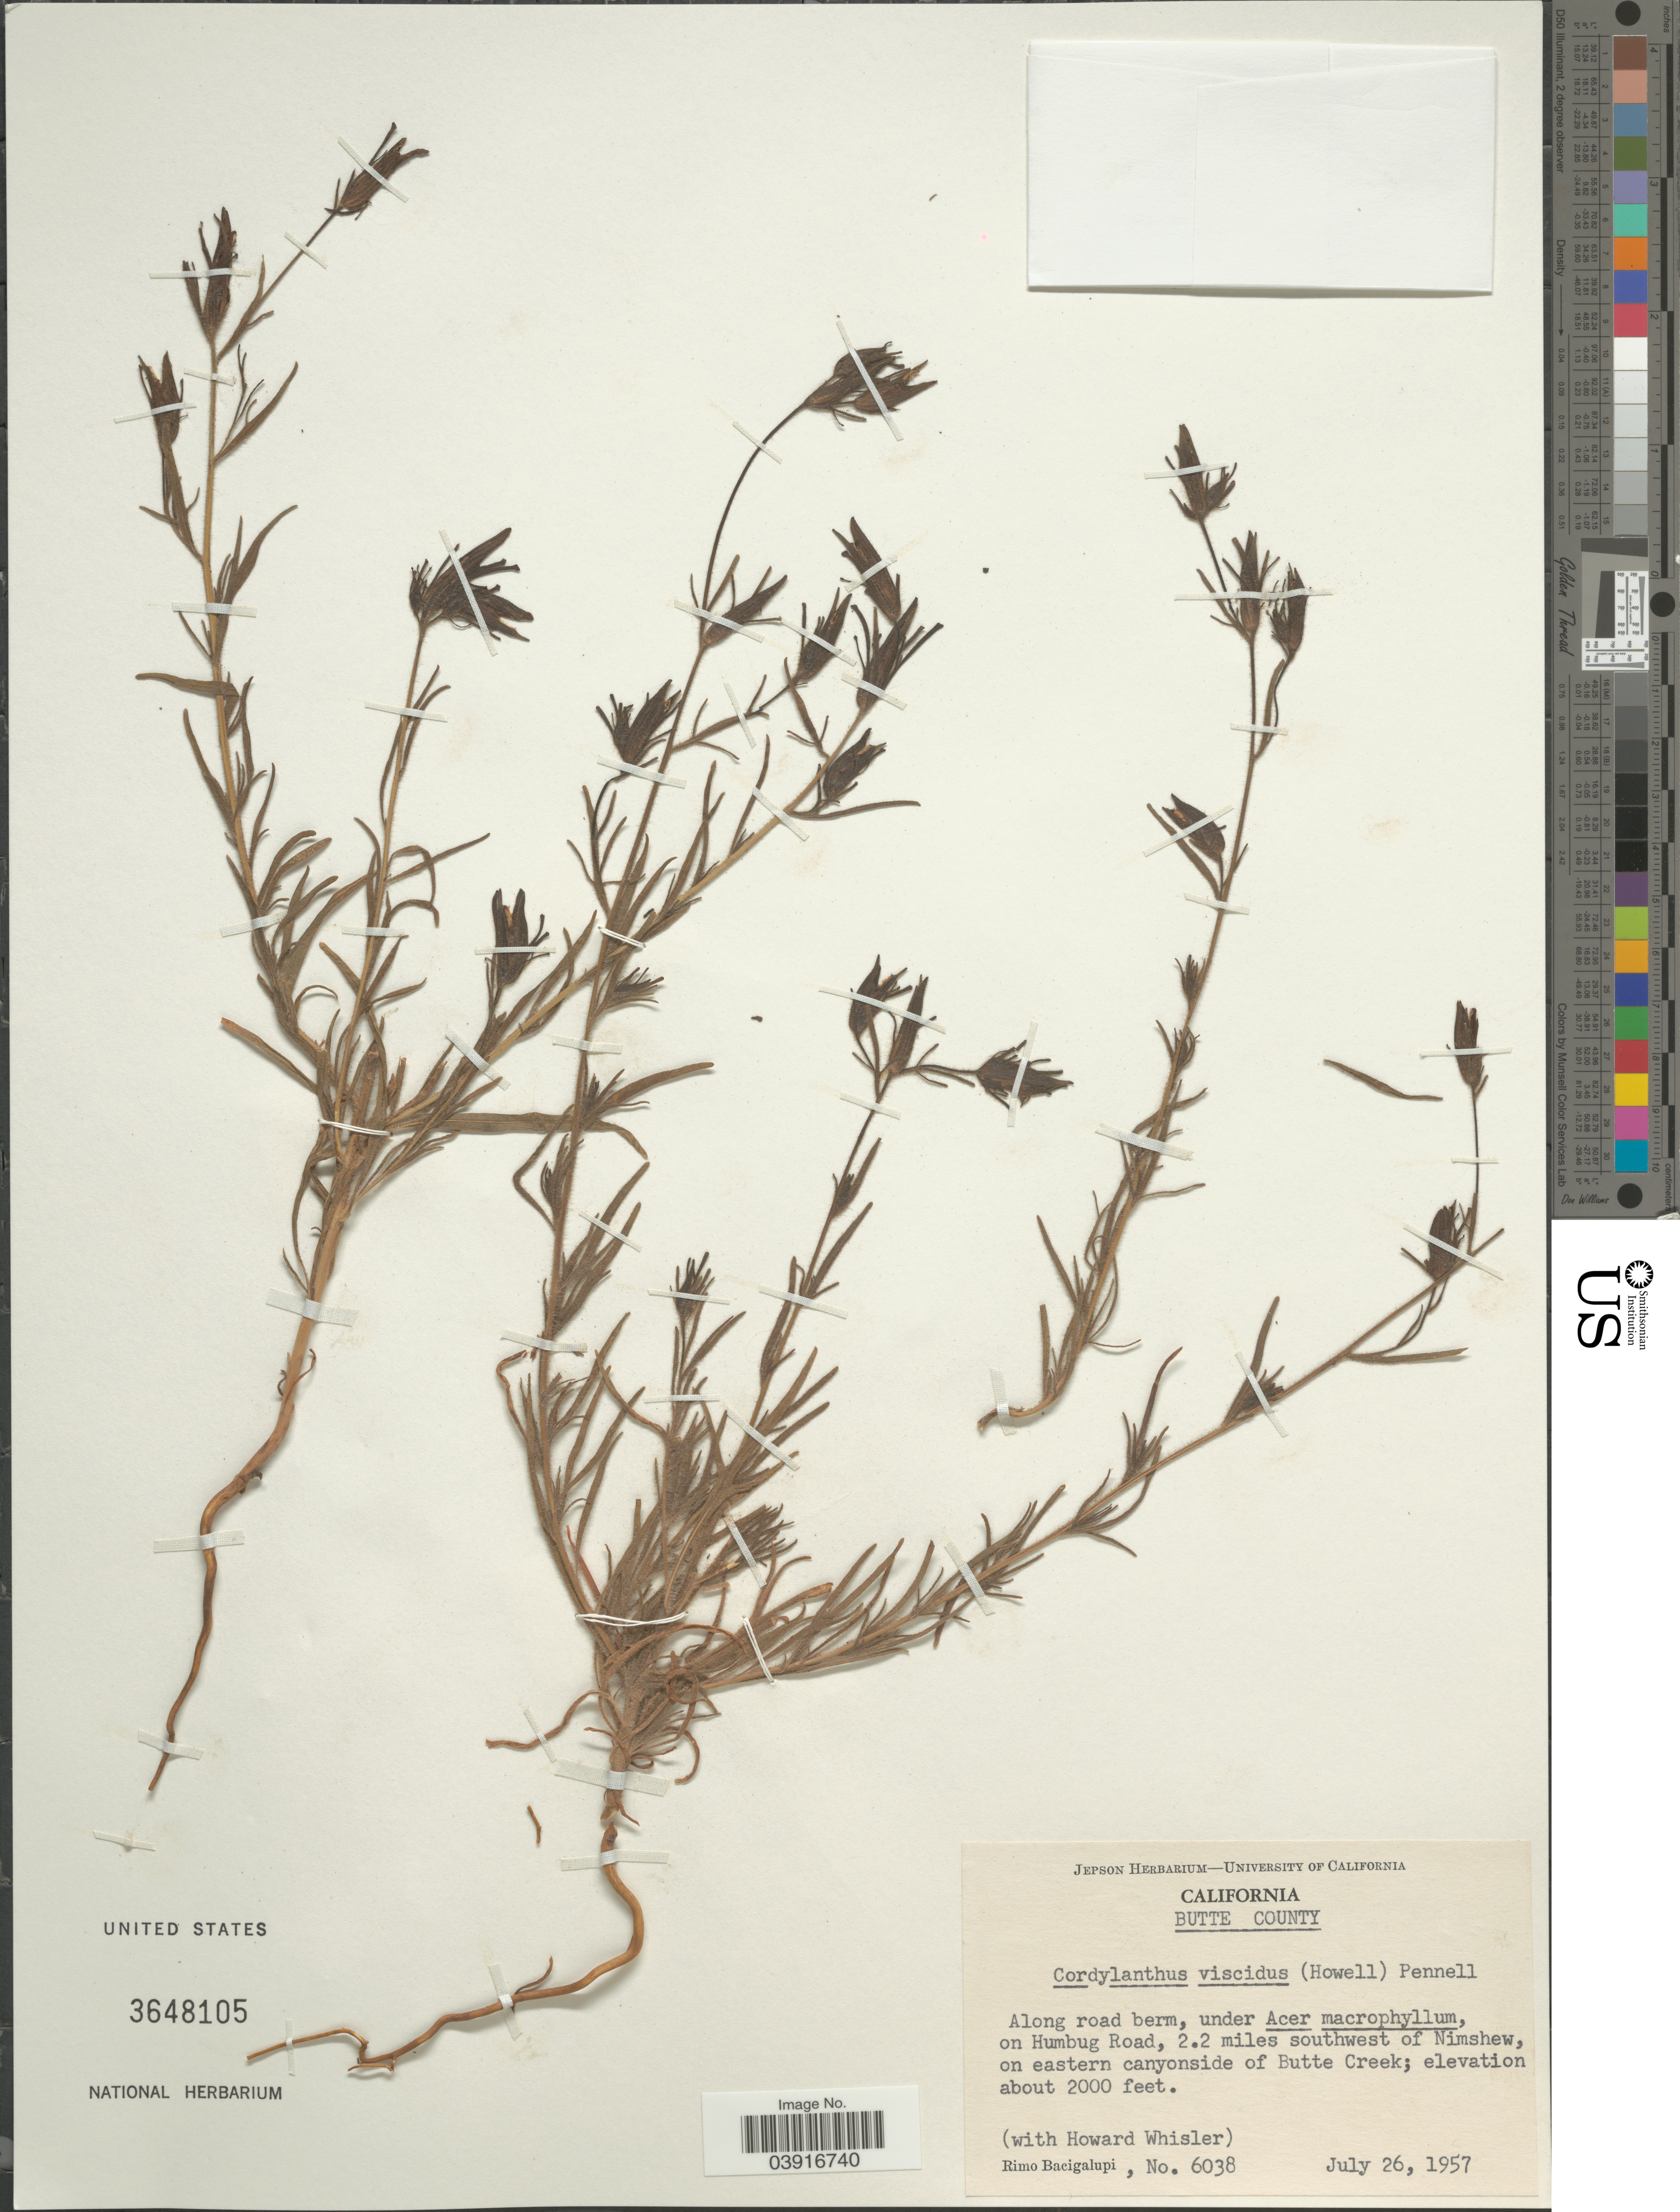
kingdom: Plantae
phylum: Tracheophyta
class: Magnoliopsida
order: Lamiales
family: Orobanchaceae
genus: Cordylanthus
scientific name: Cordylanthus tenuis subsp. viscidus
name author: (Howell) T.I. Chuang & Heckard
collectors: R. Bacigalupi & H. Whisler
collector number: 6038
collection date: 1957-07-26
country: United States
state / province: California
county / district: Butte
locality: Butte County. Along road berm, on Humbug Road, 2.2 miles southwest of Nimshew, on eastern canyonside of Butte Creek.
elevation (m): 610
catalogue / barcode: US 3648105